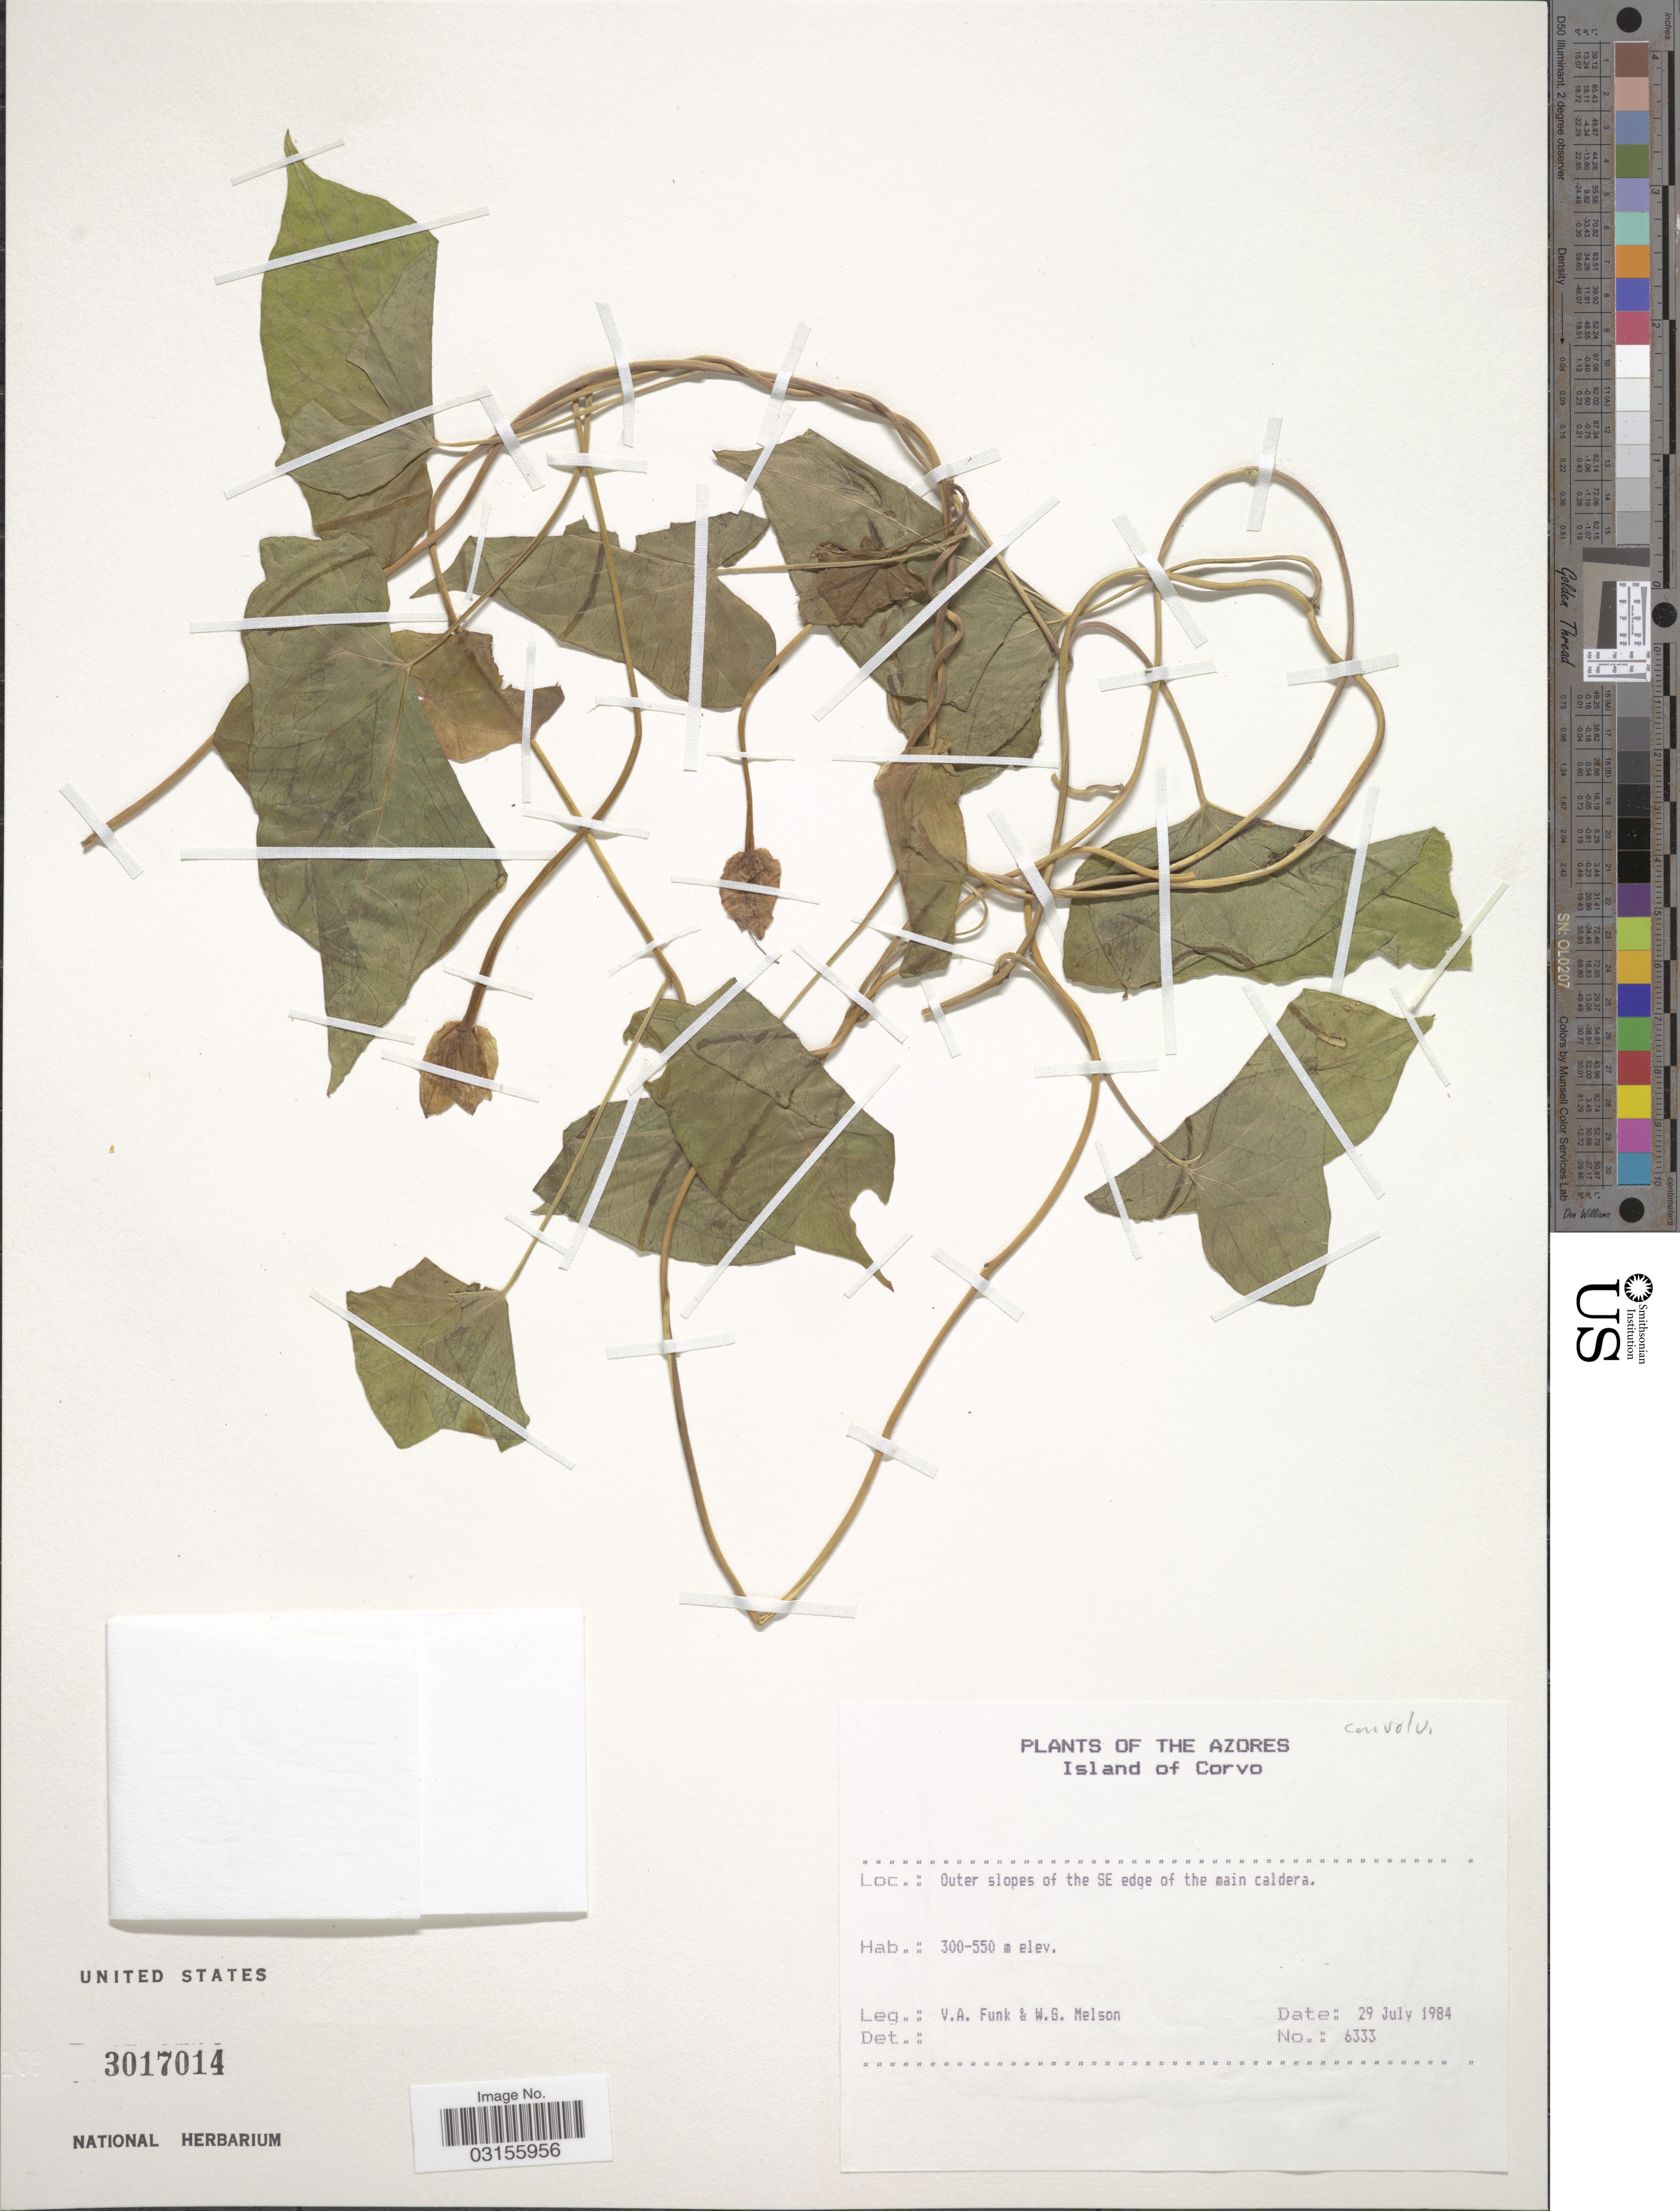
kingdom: Plantae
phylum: Tracheophyta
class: Magnoliopsida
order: Solanales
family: Convolvulaceae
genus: Calystegia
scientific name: Calystegia sepium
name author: (L.) R. Br.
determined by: Staples, G. W.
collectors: V. Funk & W. Melson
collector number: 6333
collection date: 1984-07-29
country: Portugal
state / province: Azores (Aut. Reg.)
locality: Island of Corvo. Outer slopes of the SE edge of the main caldera.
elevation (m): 300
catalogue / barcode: US 3017014